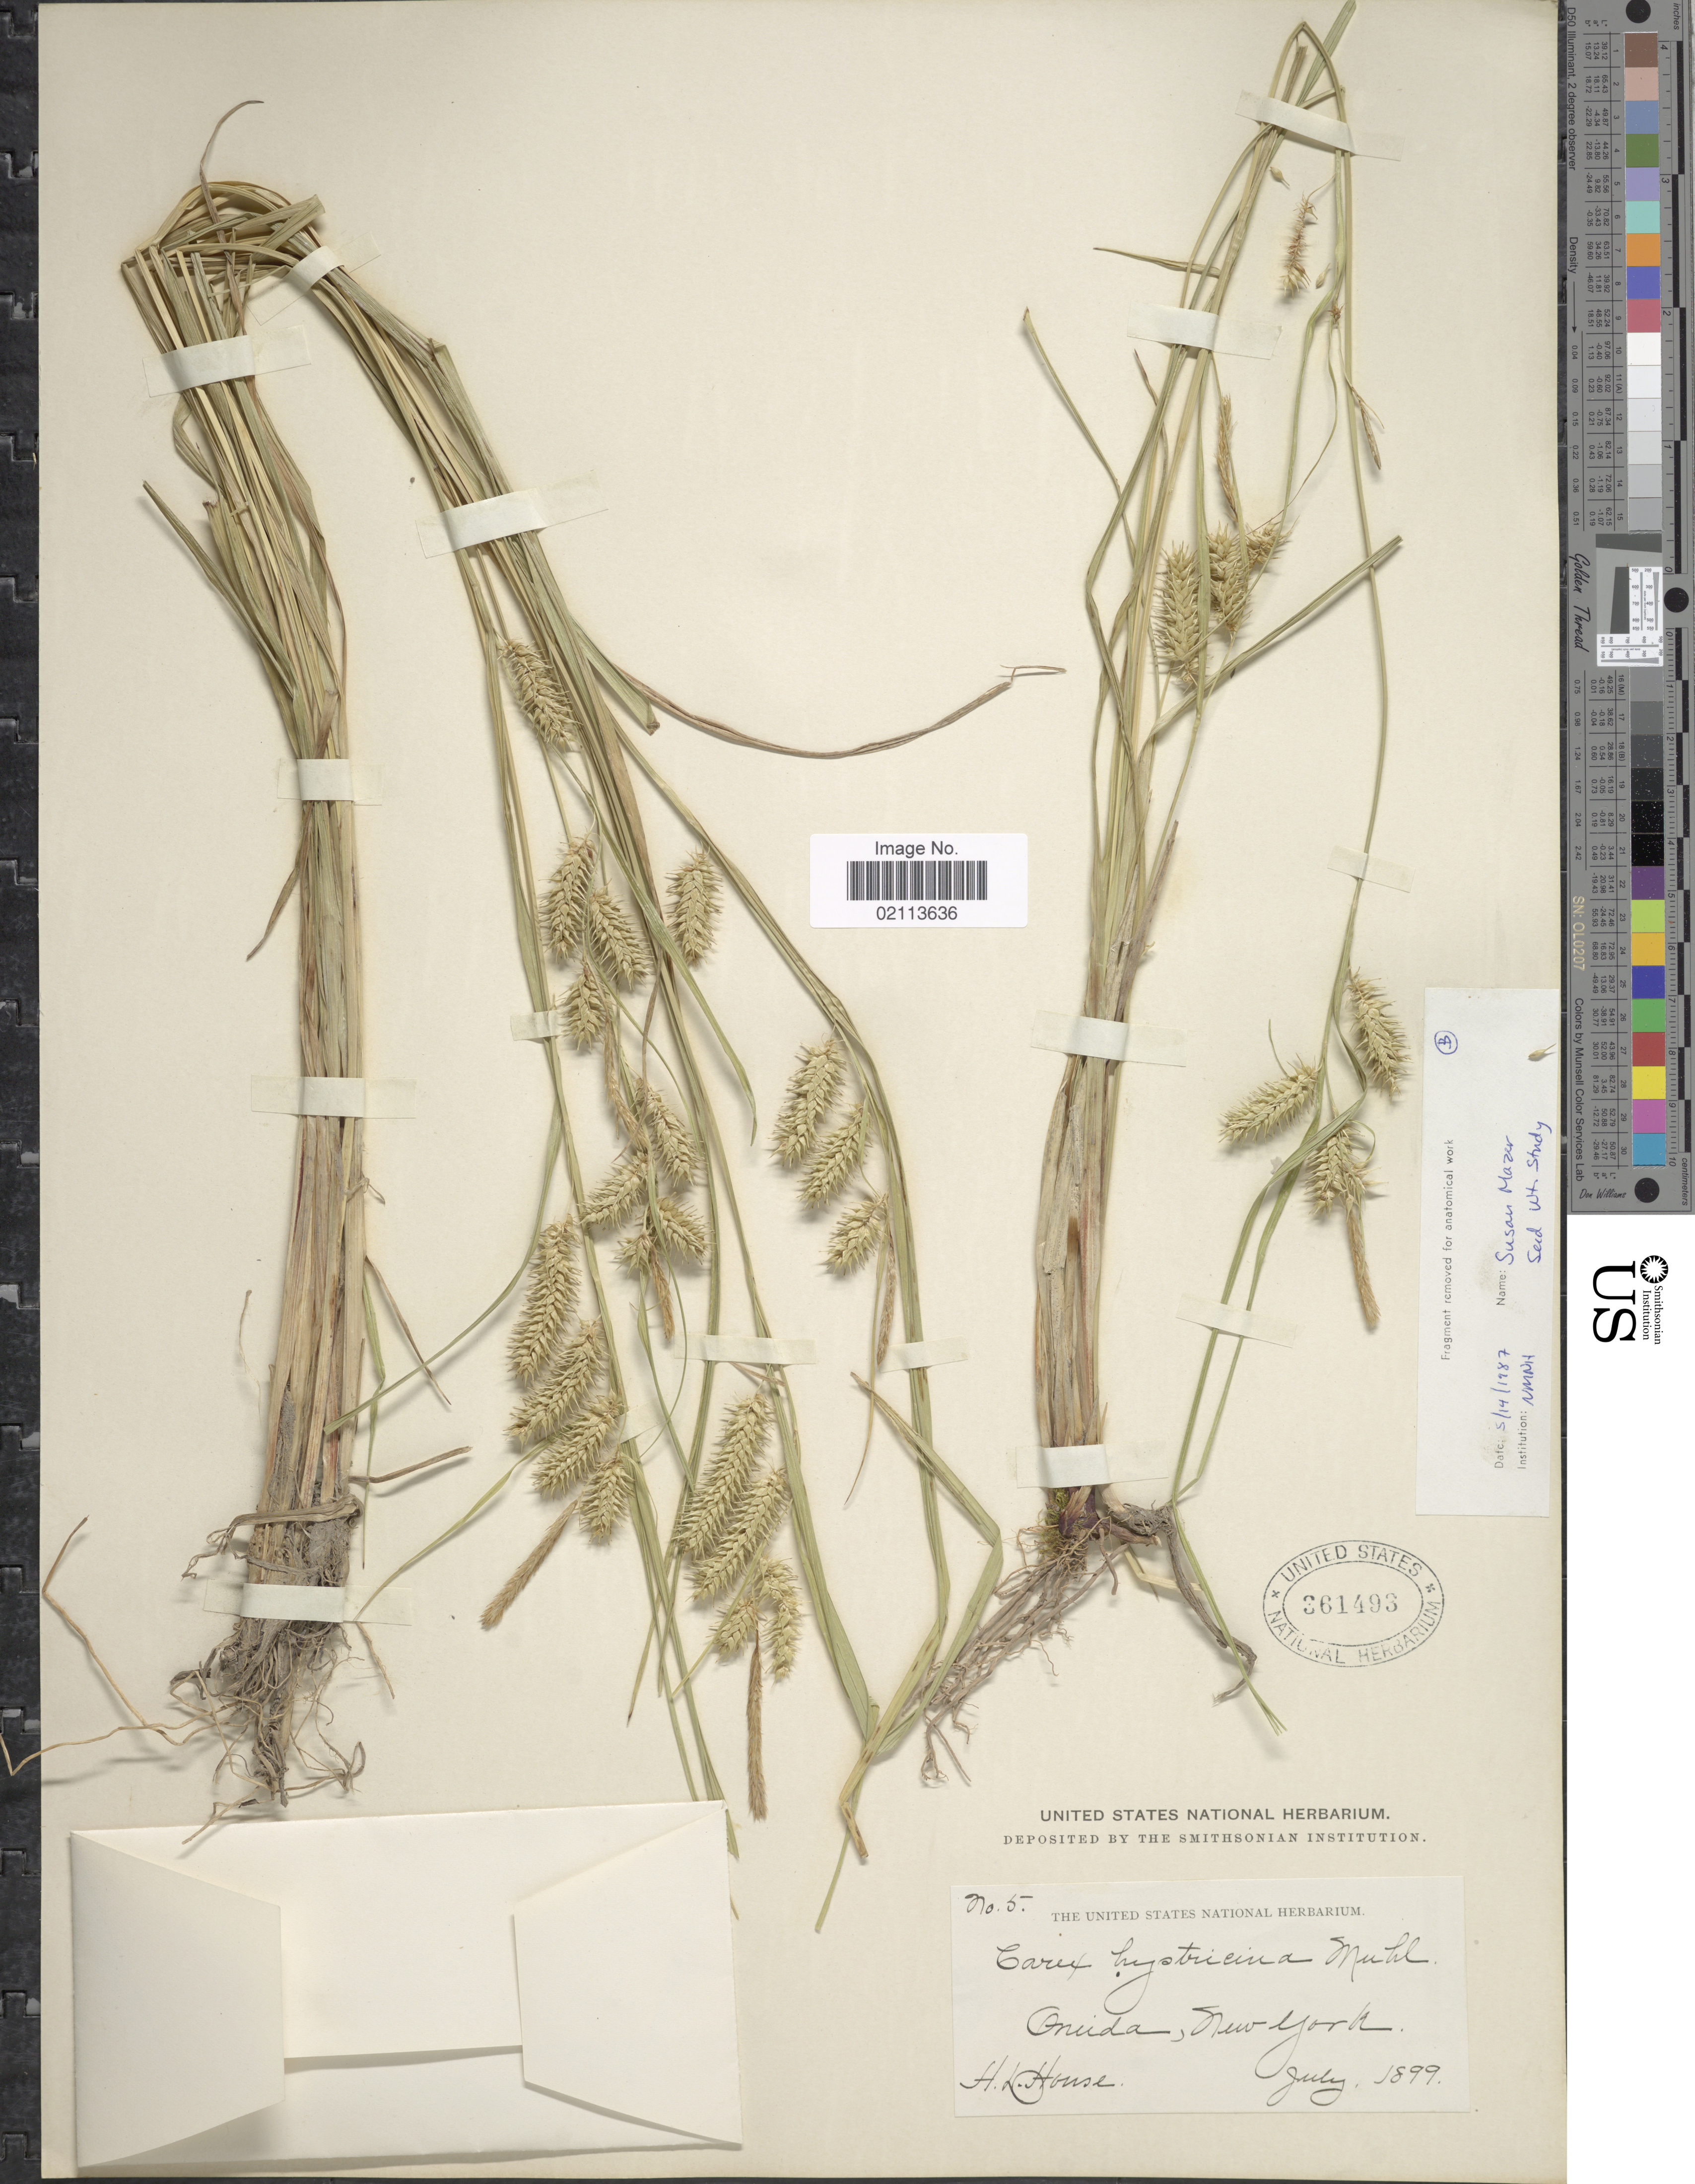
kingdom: Plantae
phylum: Tracheophyta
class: Liliopsida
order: Poales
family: Cyperaceae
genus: Carex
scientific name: Carex hystericina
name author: Muhl. ex Willd.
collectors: H. D. House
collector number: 5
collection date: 1899-07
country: United States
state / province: New York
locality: Oneida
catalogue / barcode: US 361493